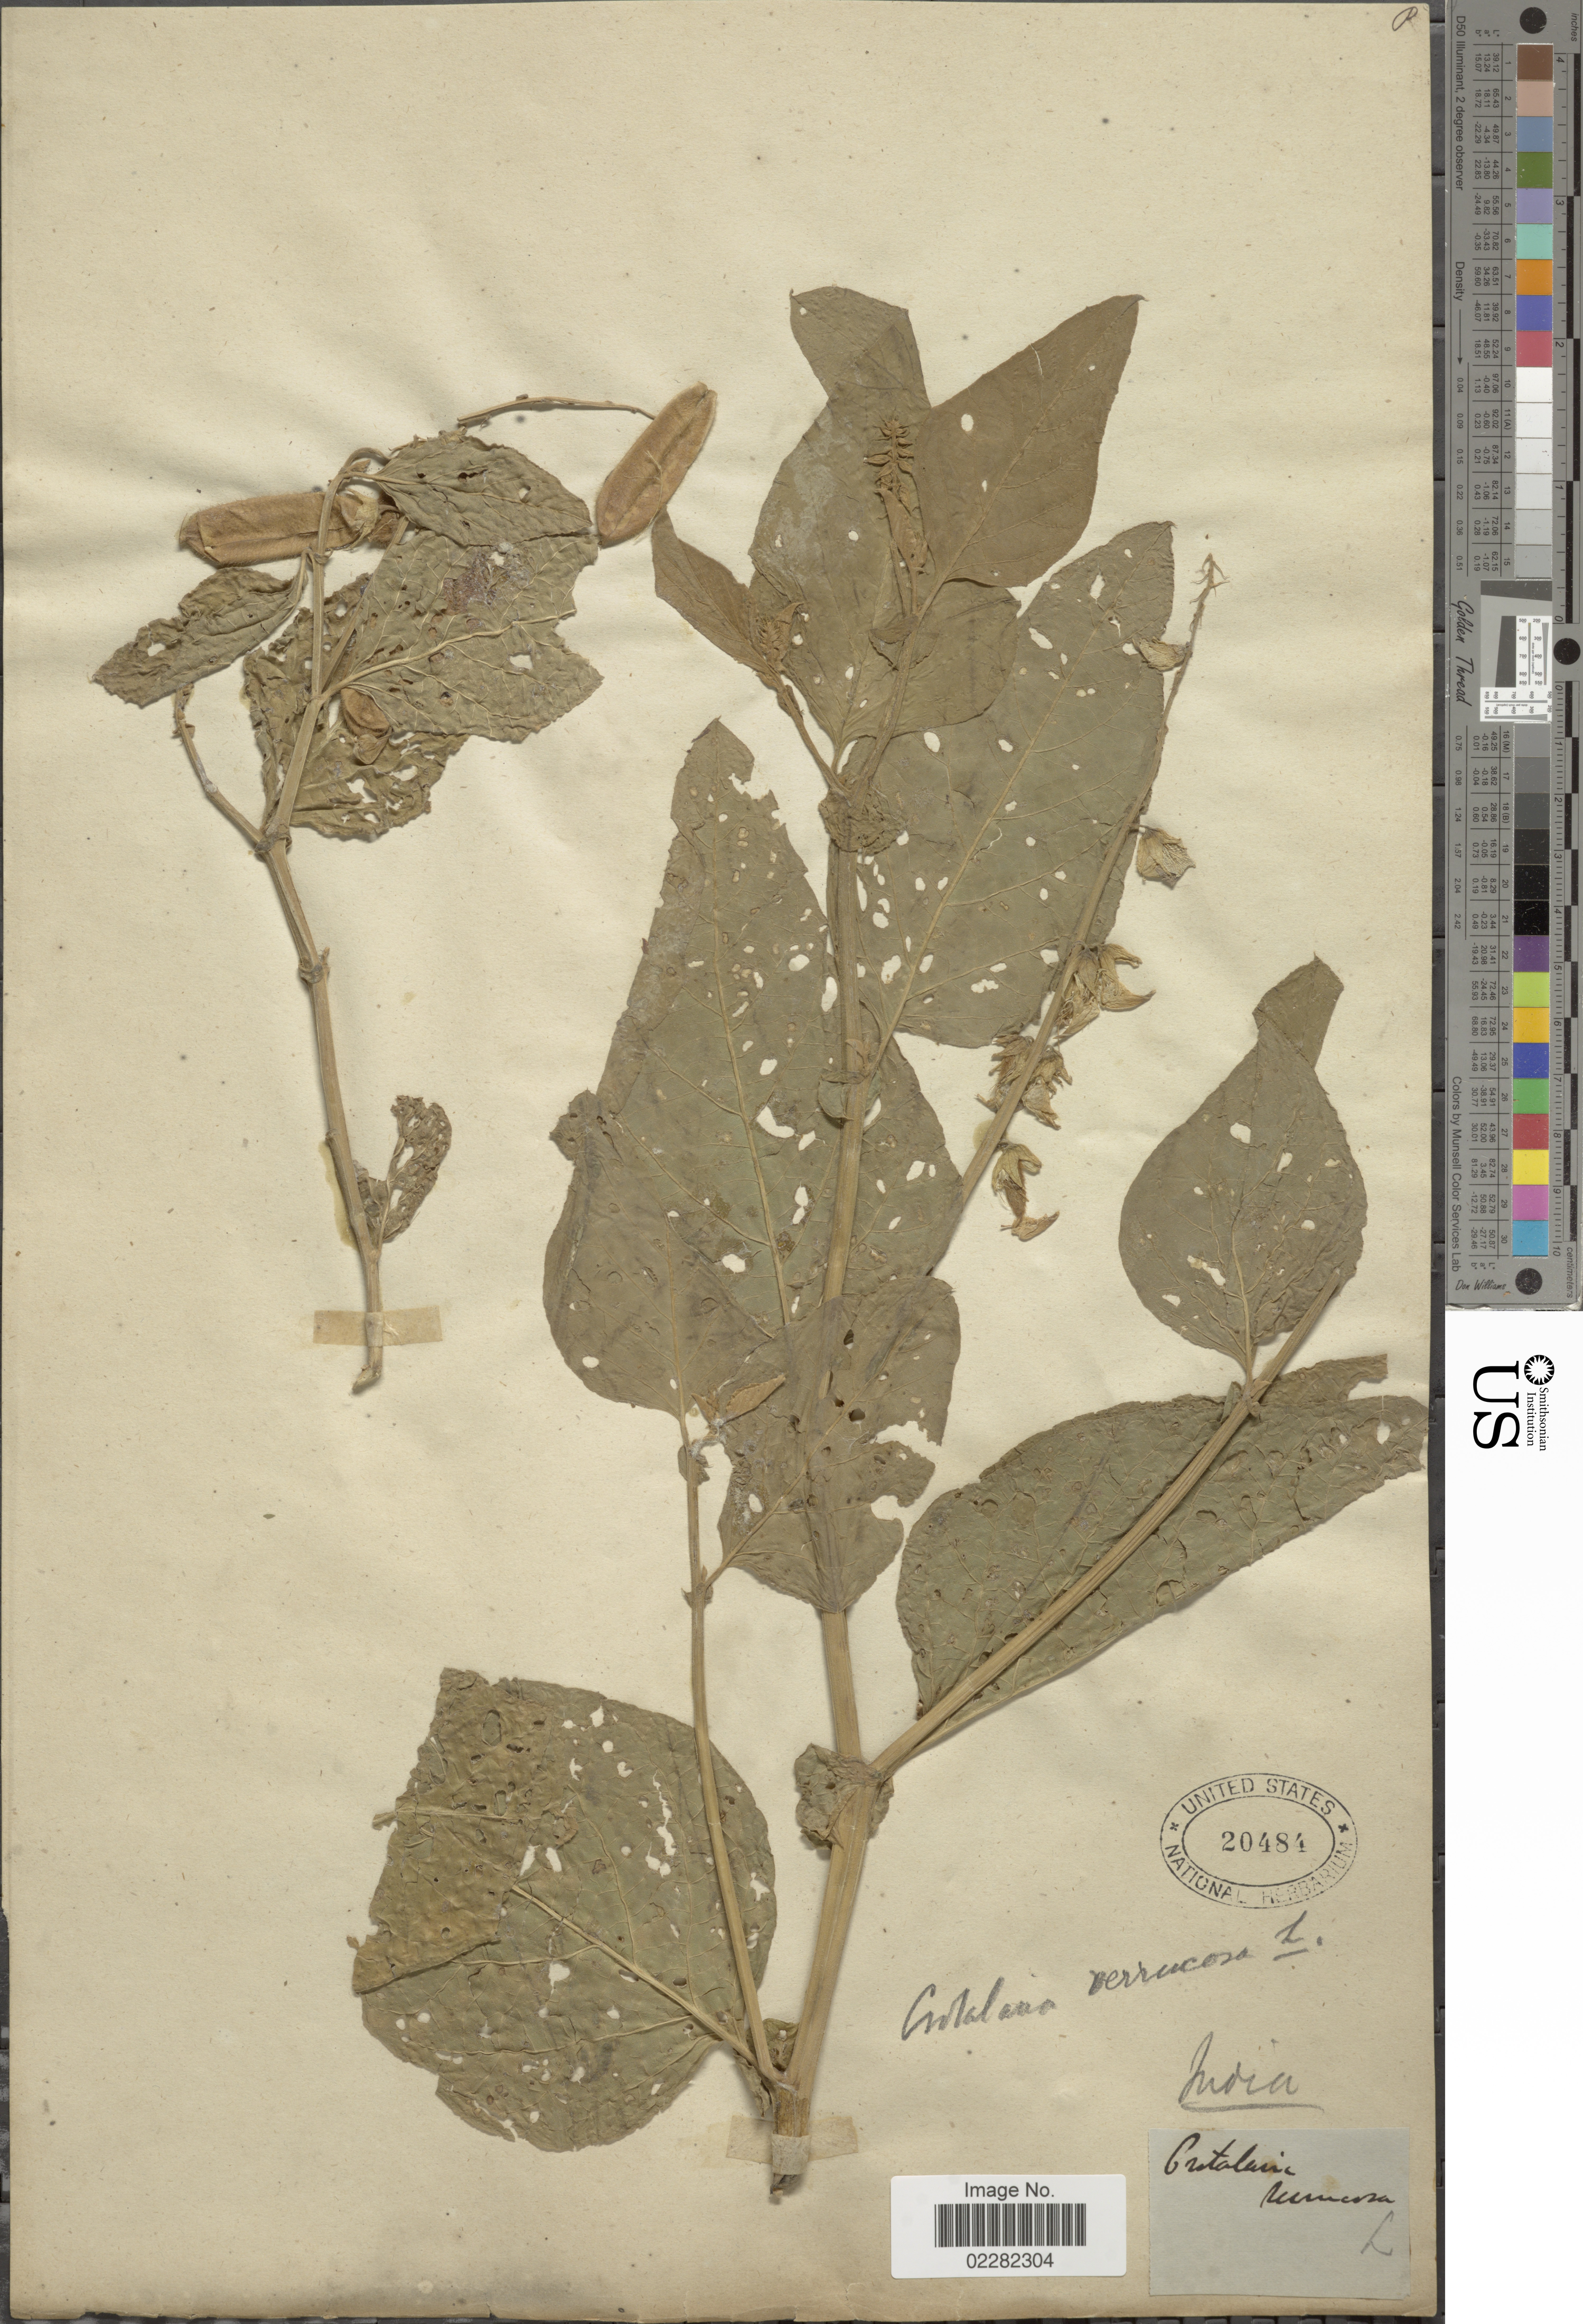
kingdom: Plantae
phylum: Tracheophyta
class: Magnoliopsida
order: Fabales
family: Fabaceae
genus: Crotalaria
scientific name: Crotalaria verrucosa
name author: L.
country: India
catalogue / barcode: US 20484